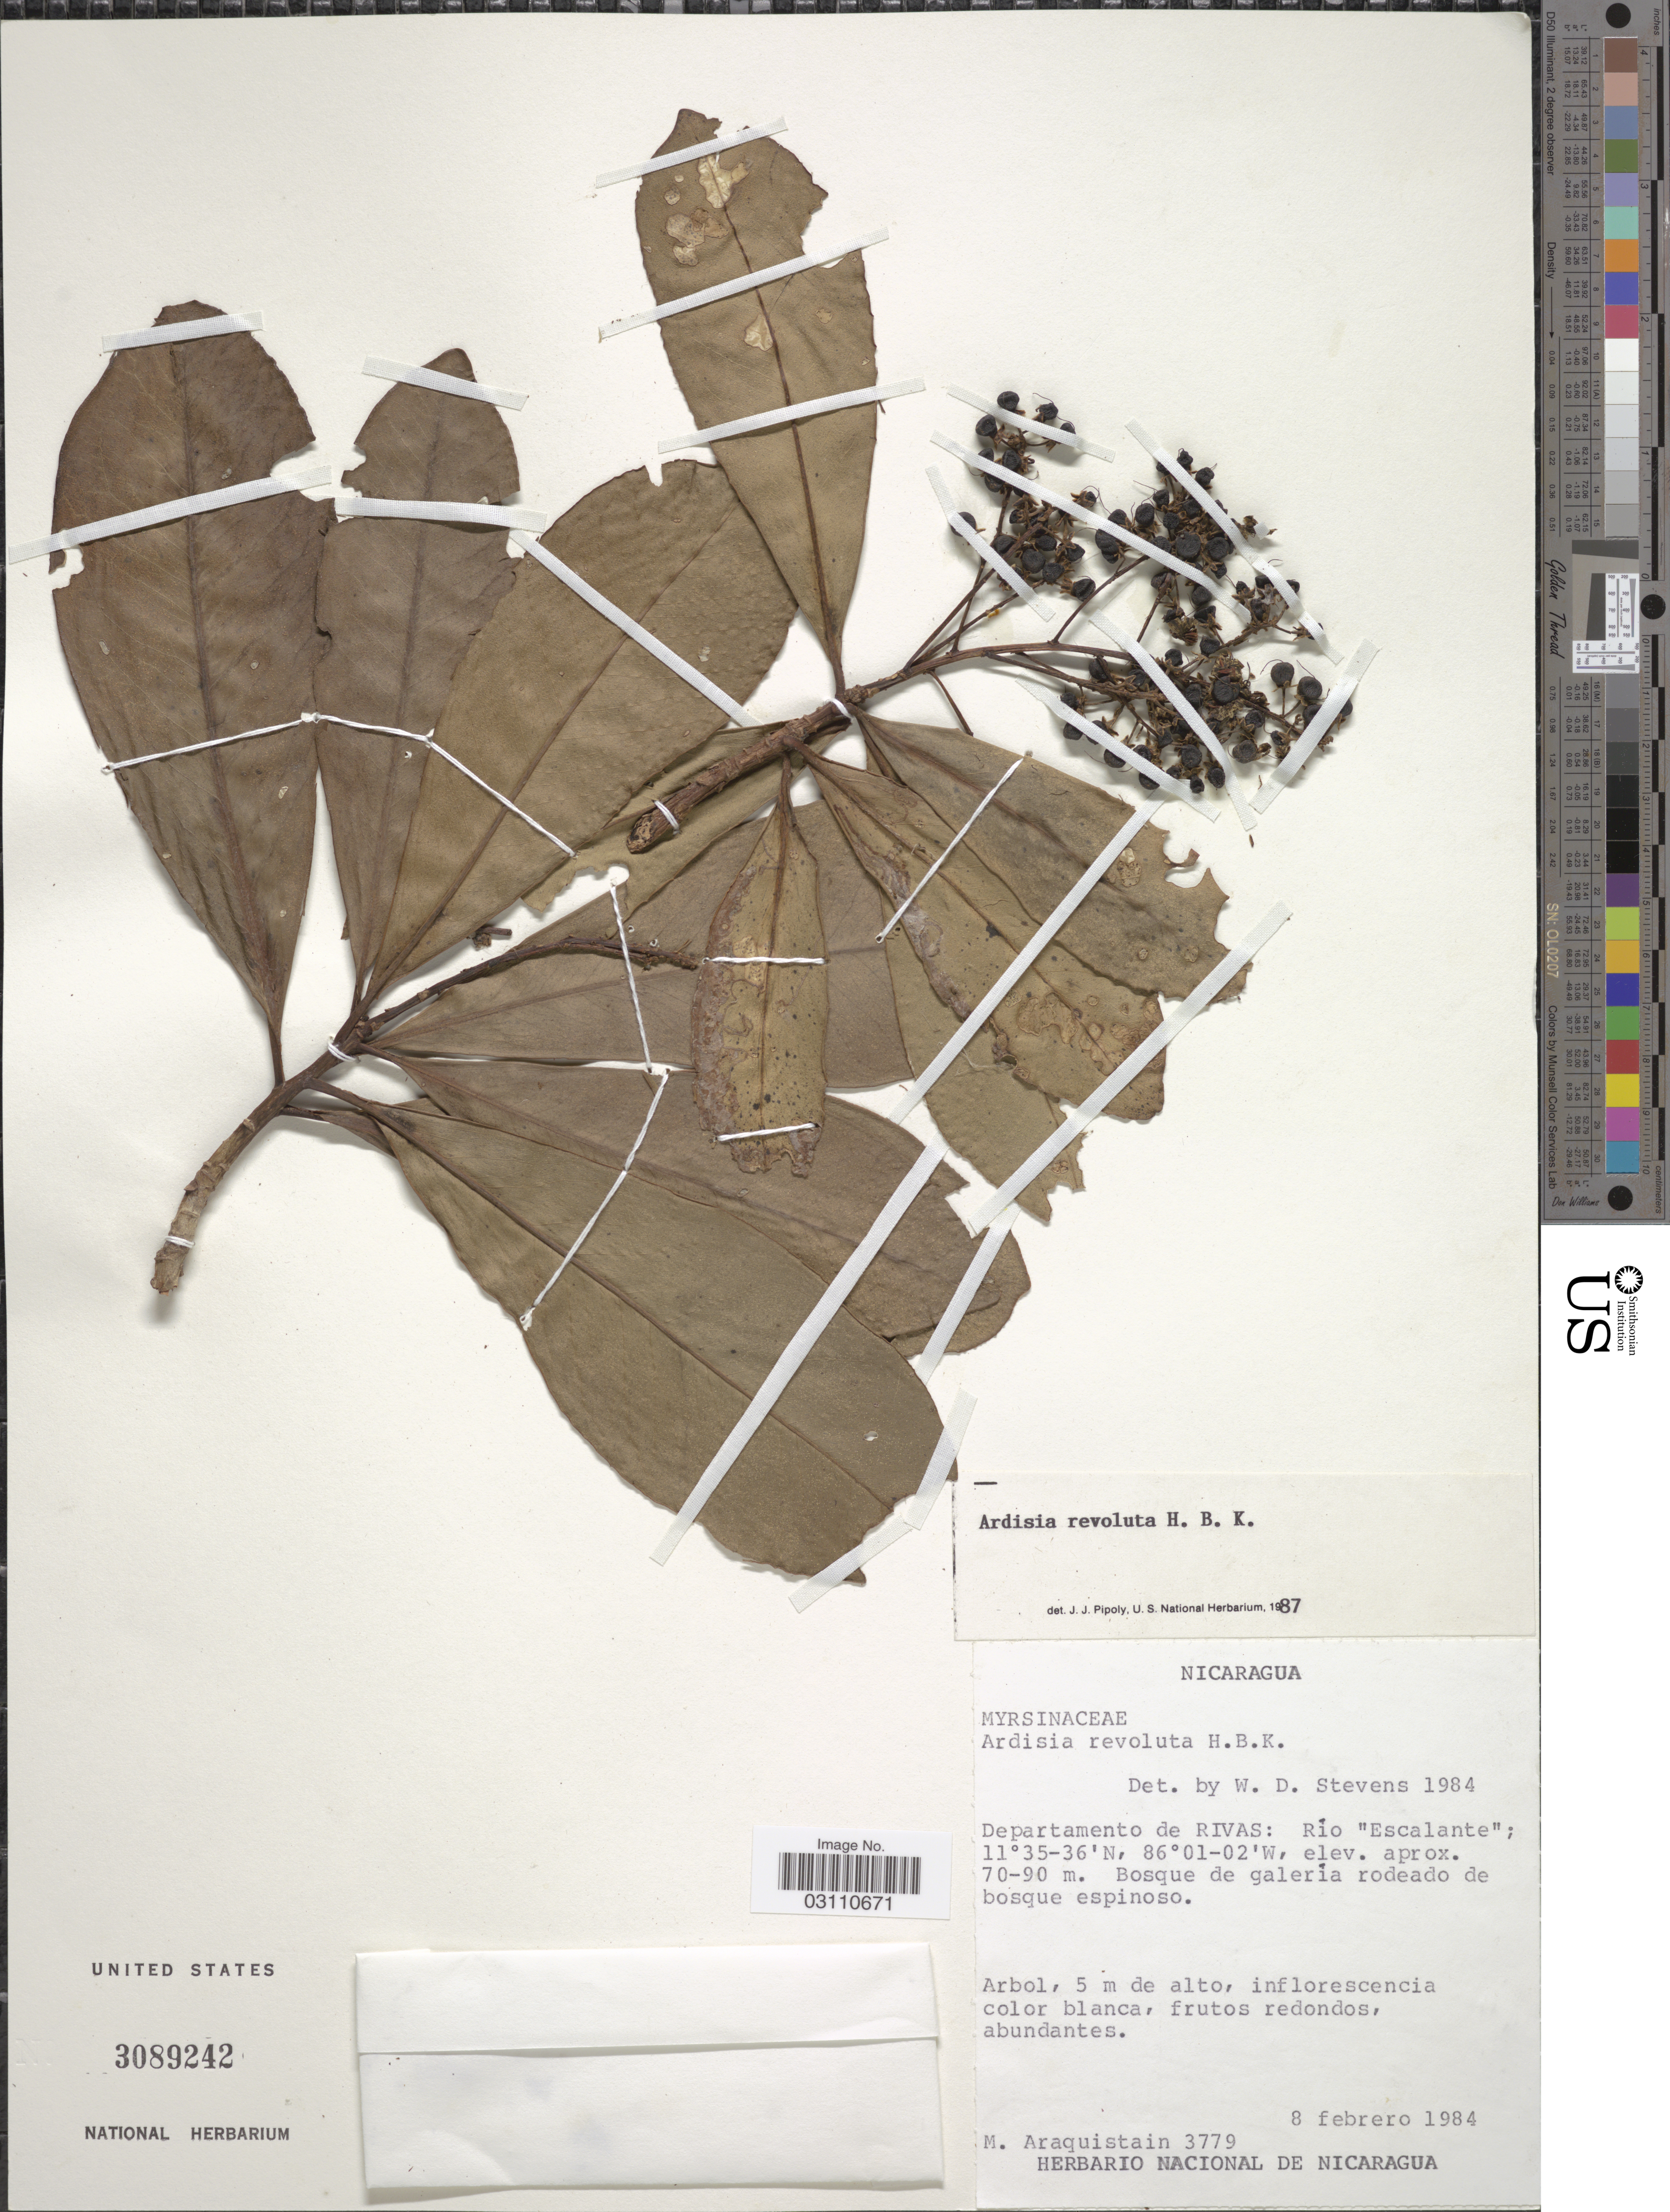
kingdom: Plantae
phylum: Tracheophyta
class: Magnoliopsida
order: Ericales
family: Primulaceae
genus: Ardisia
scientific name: Ardisia revoluta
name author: Kunth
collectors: M. Araquistain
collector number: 3779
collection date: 1984-02-08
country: Nicaragua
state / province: Rivas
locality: Departamento de Rivas: Río "Escalante".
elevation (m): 70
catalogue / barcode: US 3089242